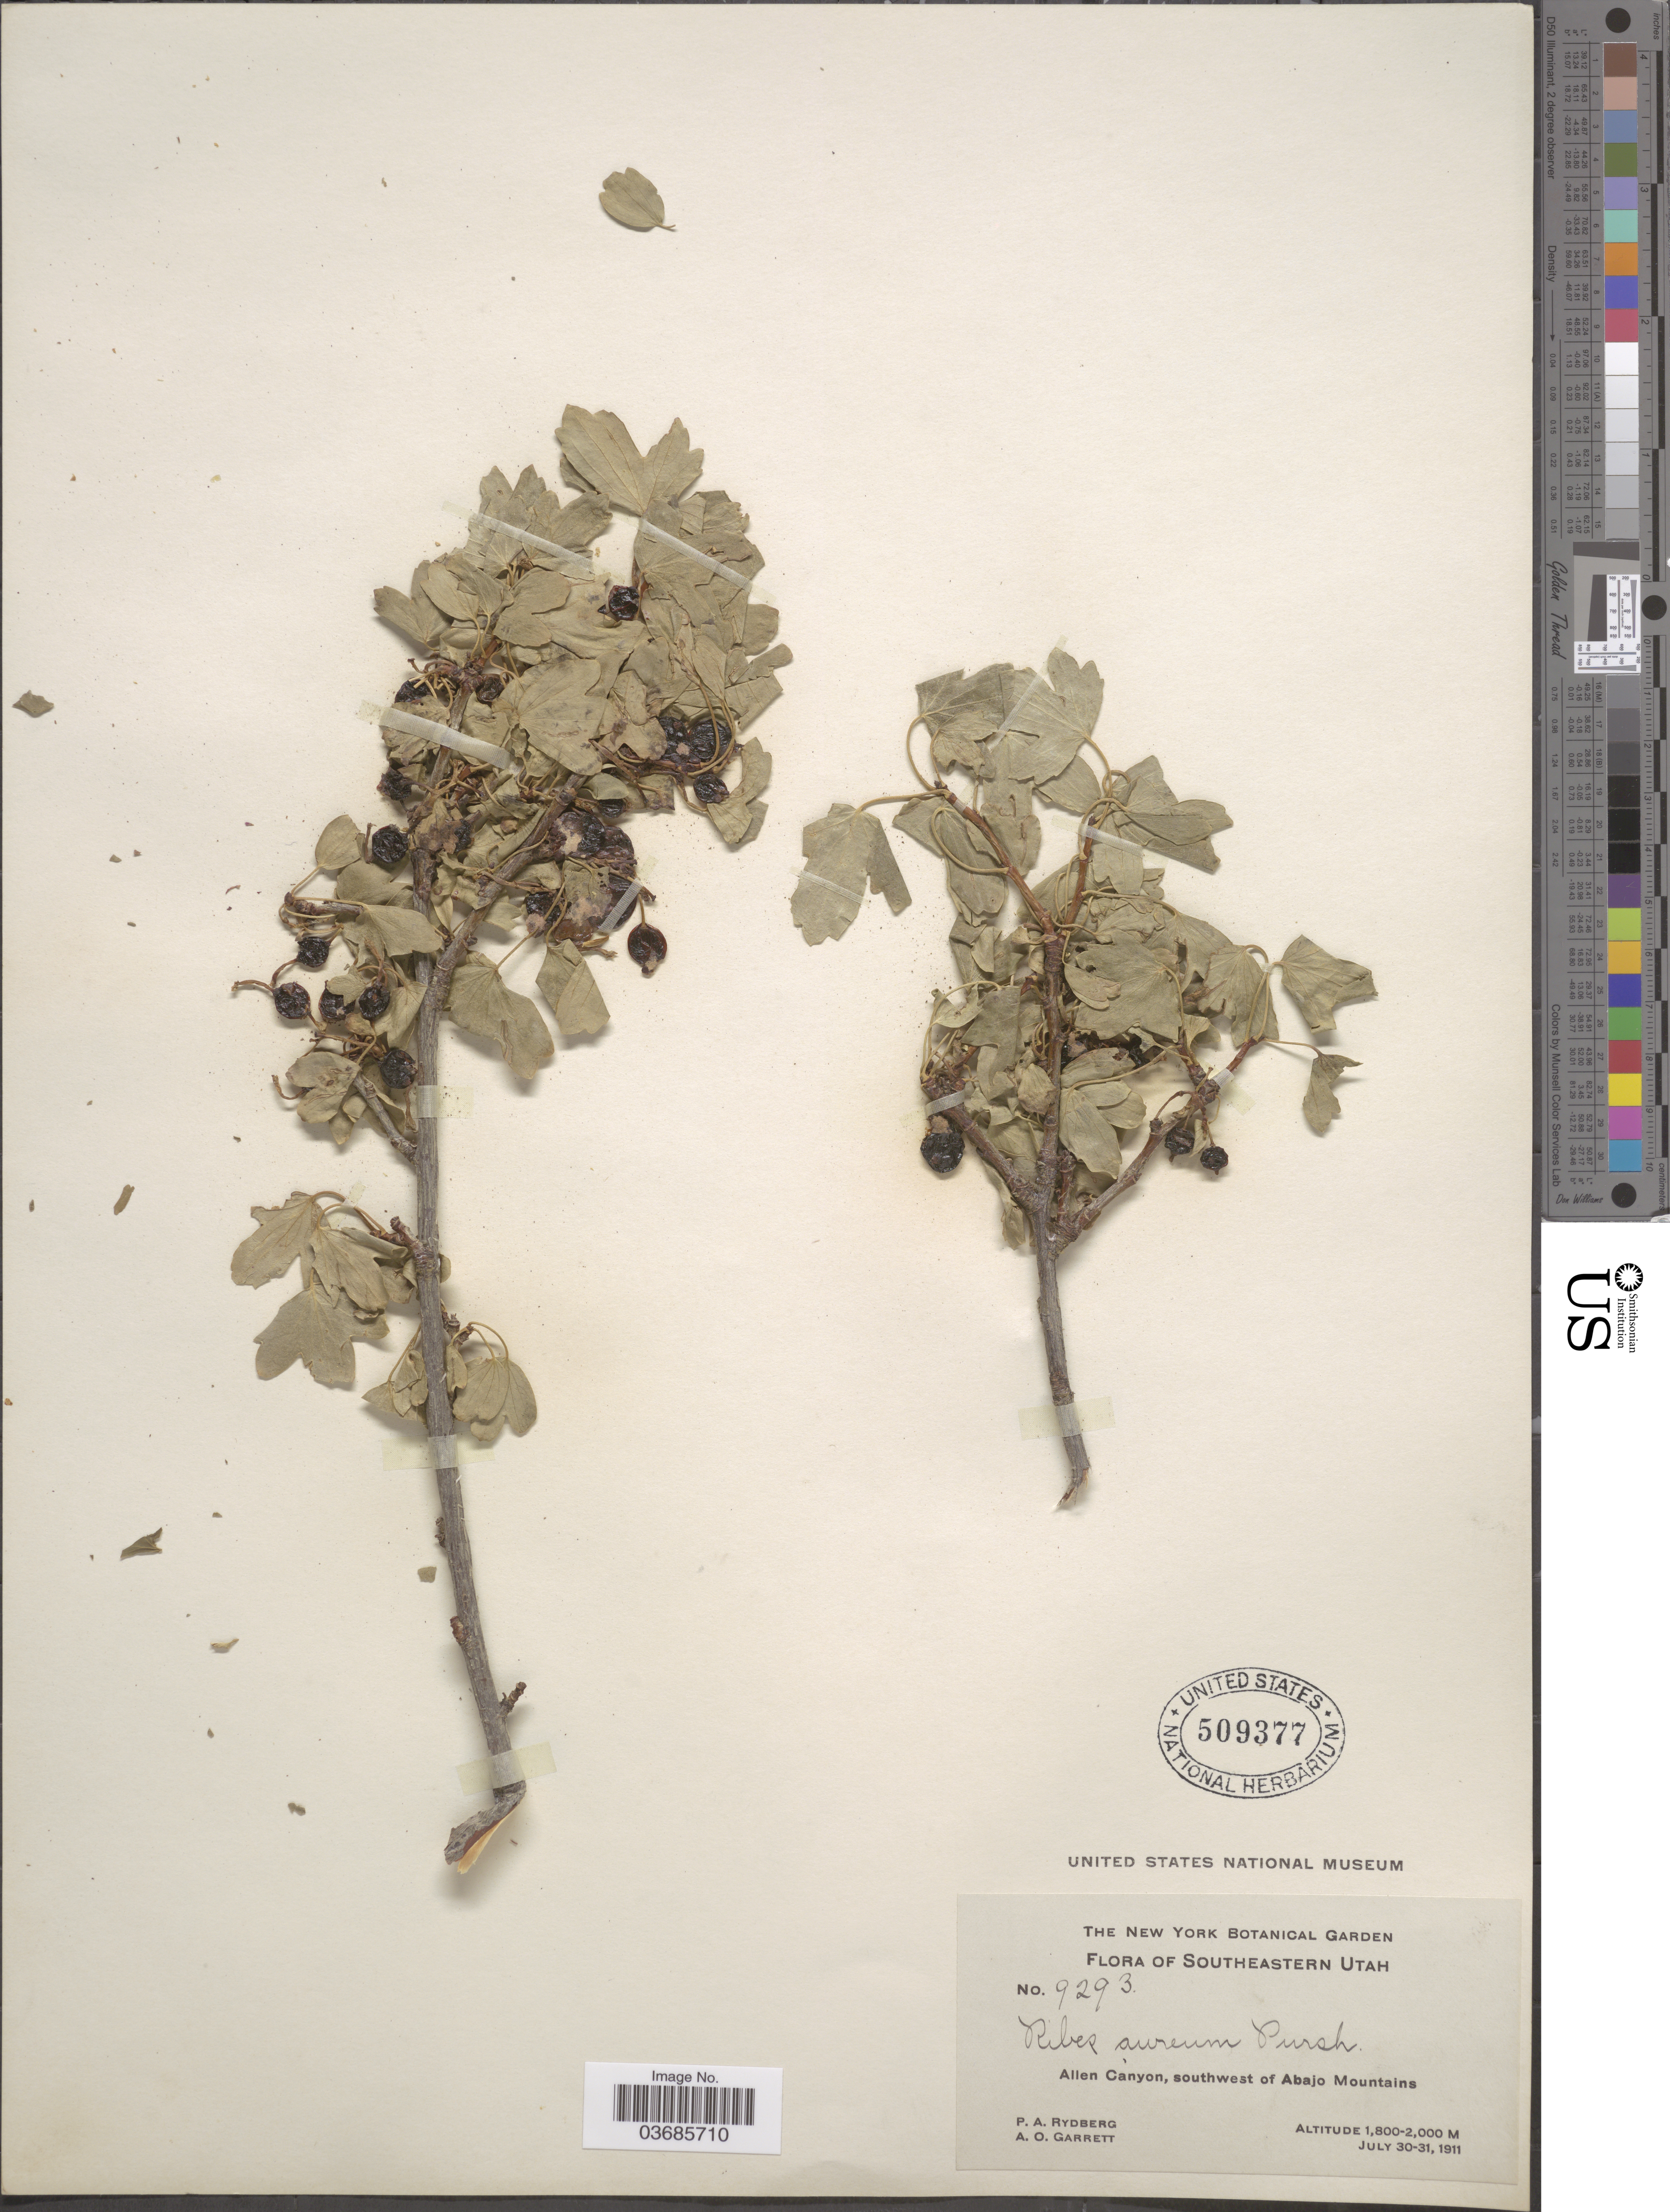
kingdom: Plantae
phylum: Tracheophyta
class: Magnoliopsida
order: Saxifragales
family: Grossulariaceae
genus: Ribes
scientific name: Ribes aureum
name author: Pursh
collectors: P. A. Rydberg & A. O. Garrett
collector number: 9293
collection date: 1911-07-30/1911-07-31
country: United States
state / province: Utah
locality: Southeastern Utah. Allen Canyon, southwest of Abajo Mountains.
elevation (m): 1800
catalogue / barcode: US 509377